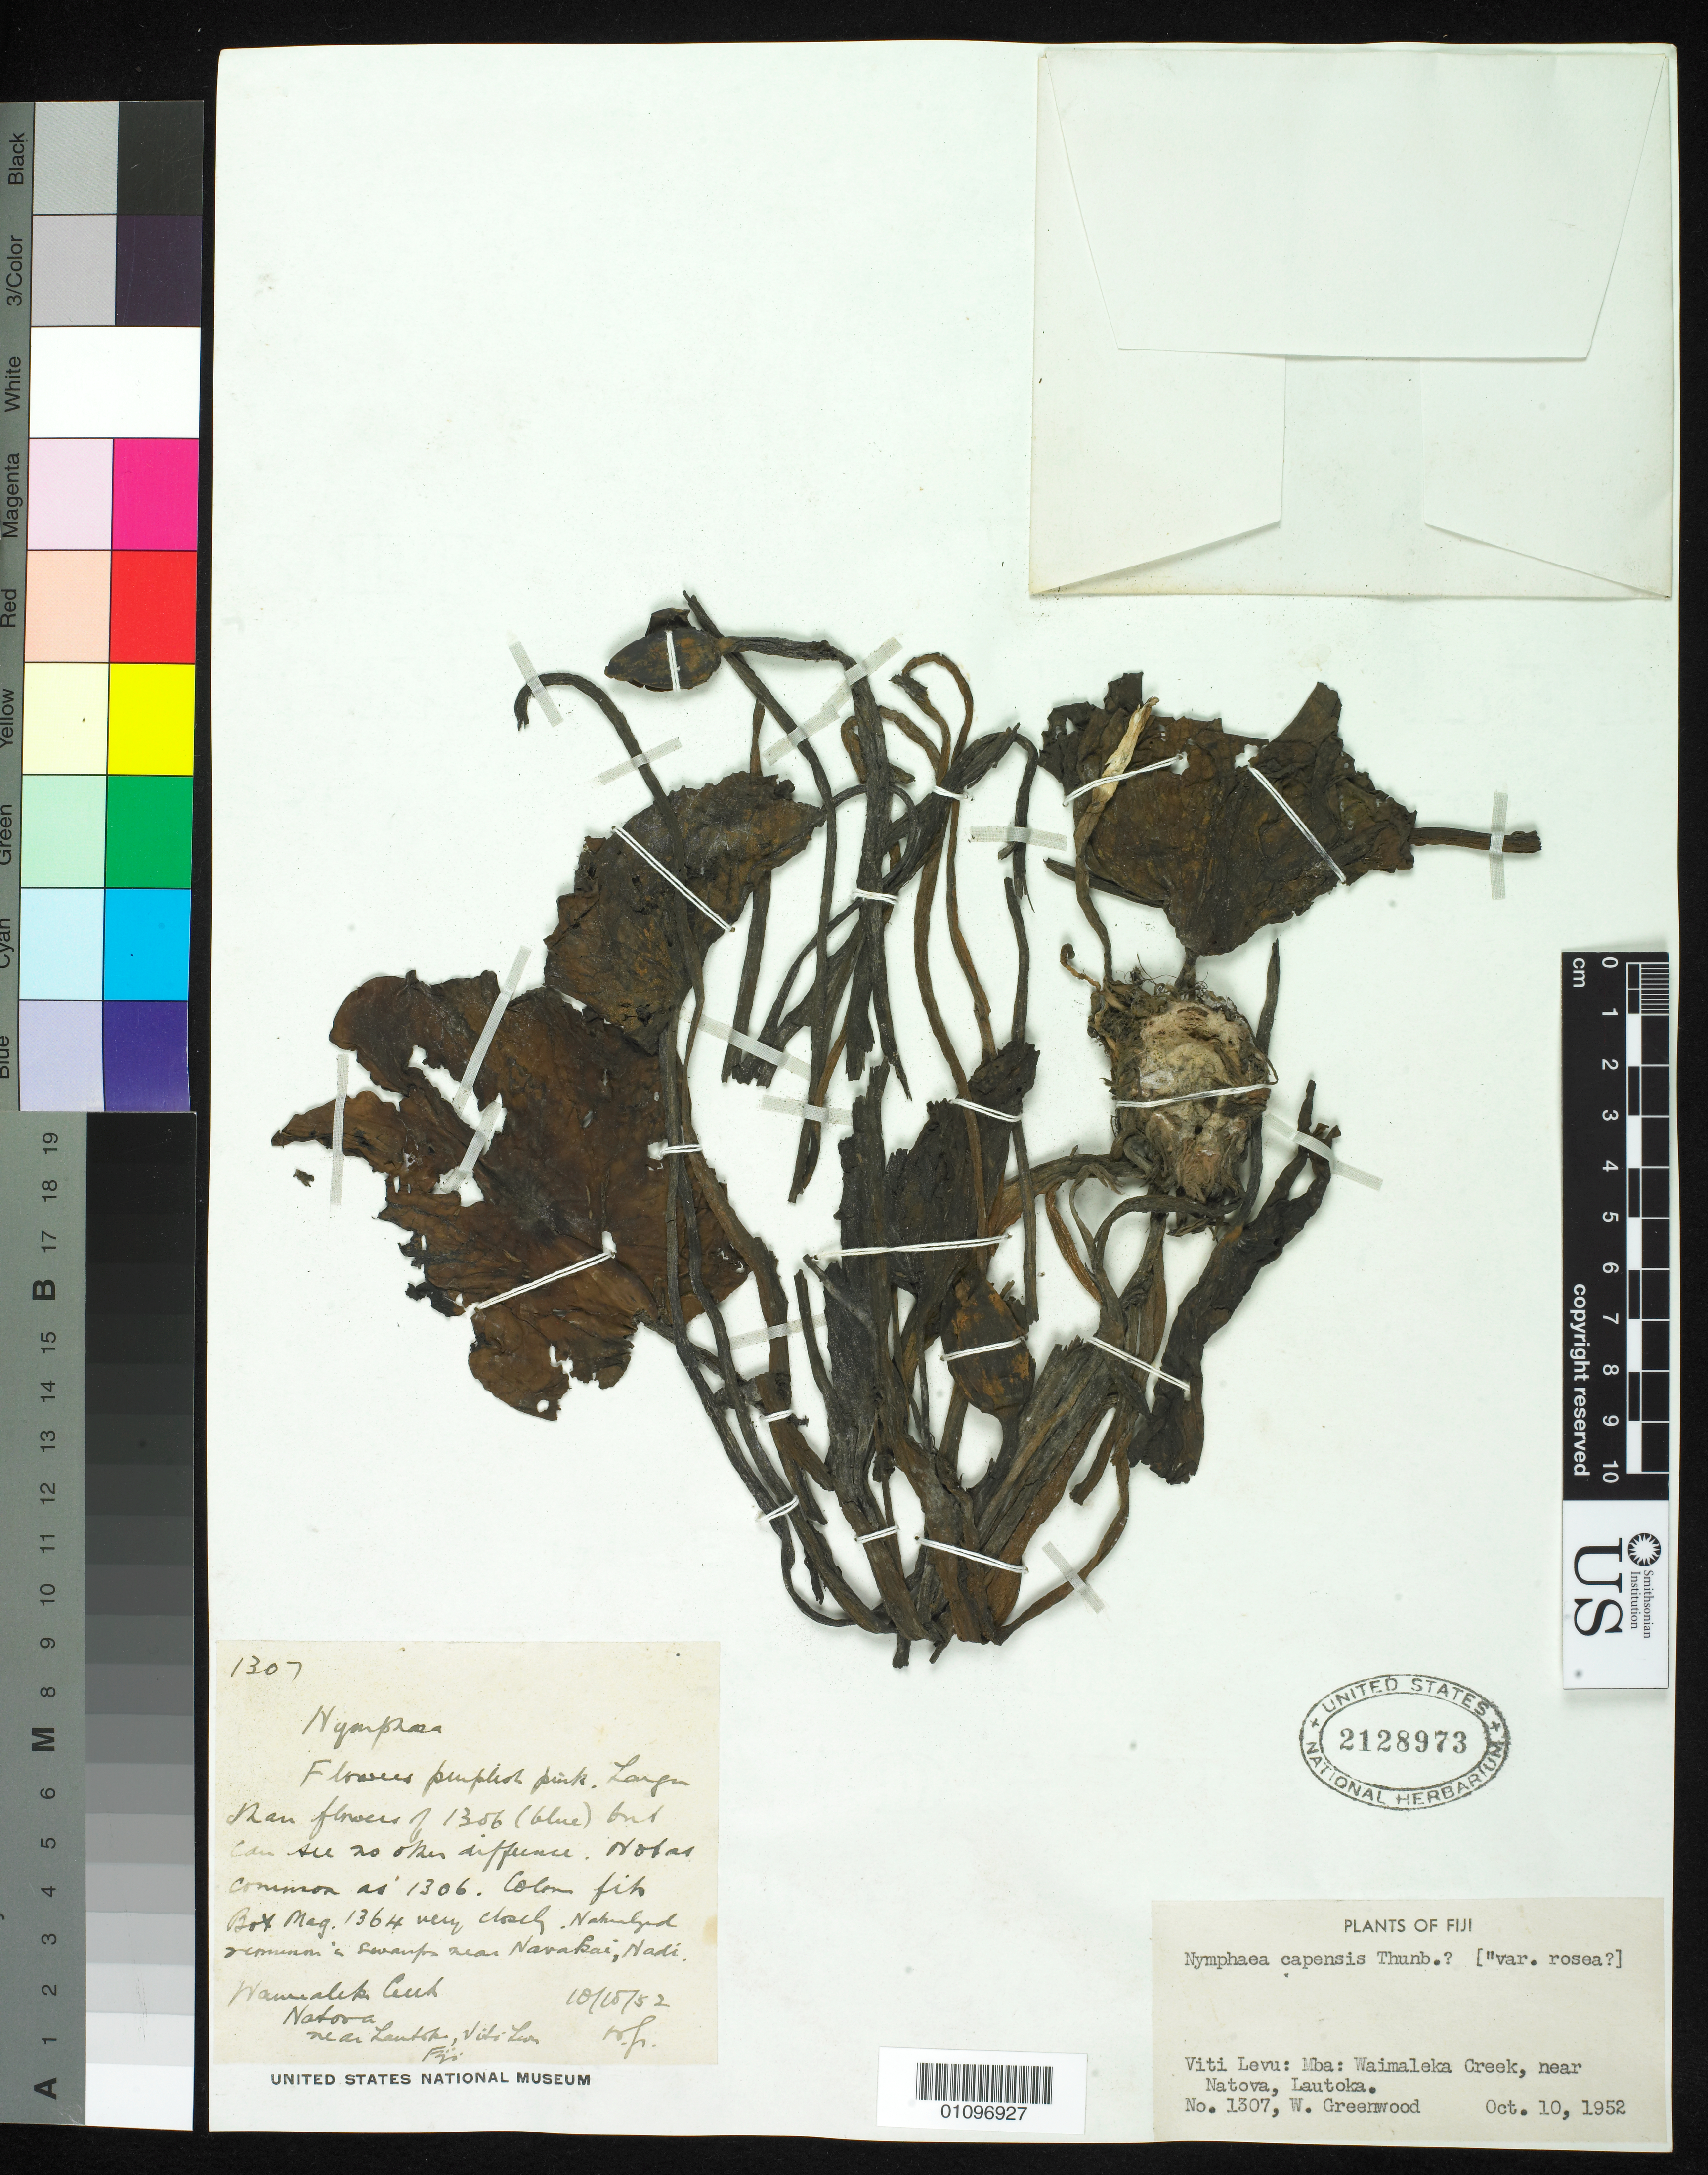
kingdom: Plantae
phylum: Tracheophyta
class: Magnoliopsida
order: Nymphaeales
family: Nymphaeaceae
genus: Nymphaea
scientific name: Nymphaea capensis var. rosea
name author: Thunb.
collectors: W. Greenwood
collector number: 1307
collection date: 1952-10-10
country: Fiji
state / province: Mba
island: Viti Levu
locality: Waimaleka Creek, near Natova, Lautoka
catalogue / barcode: US 2128973